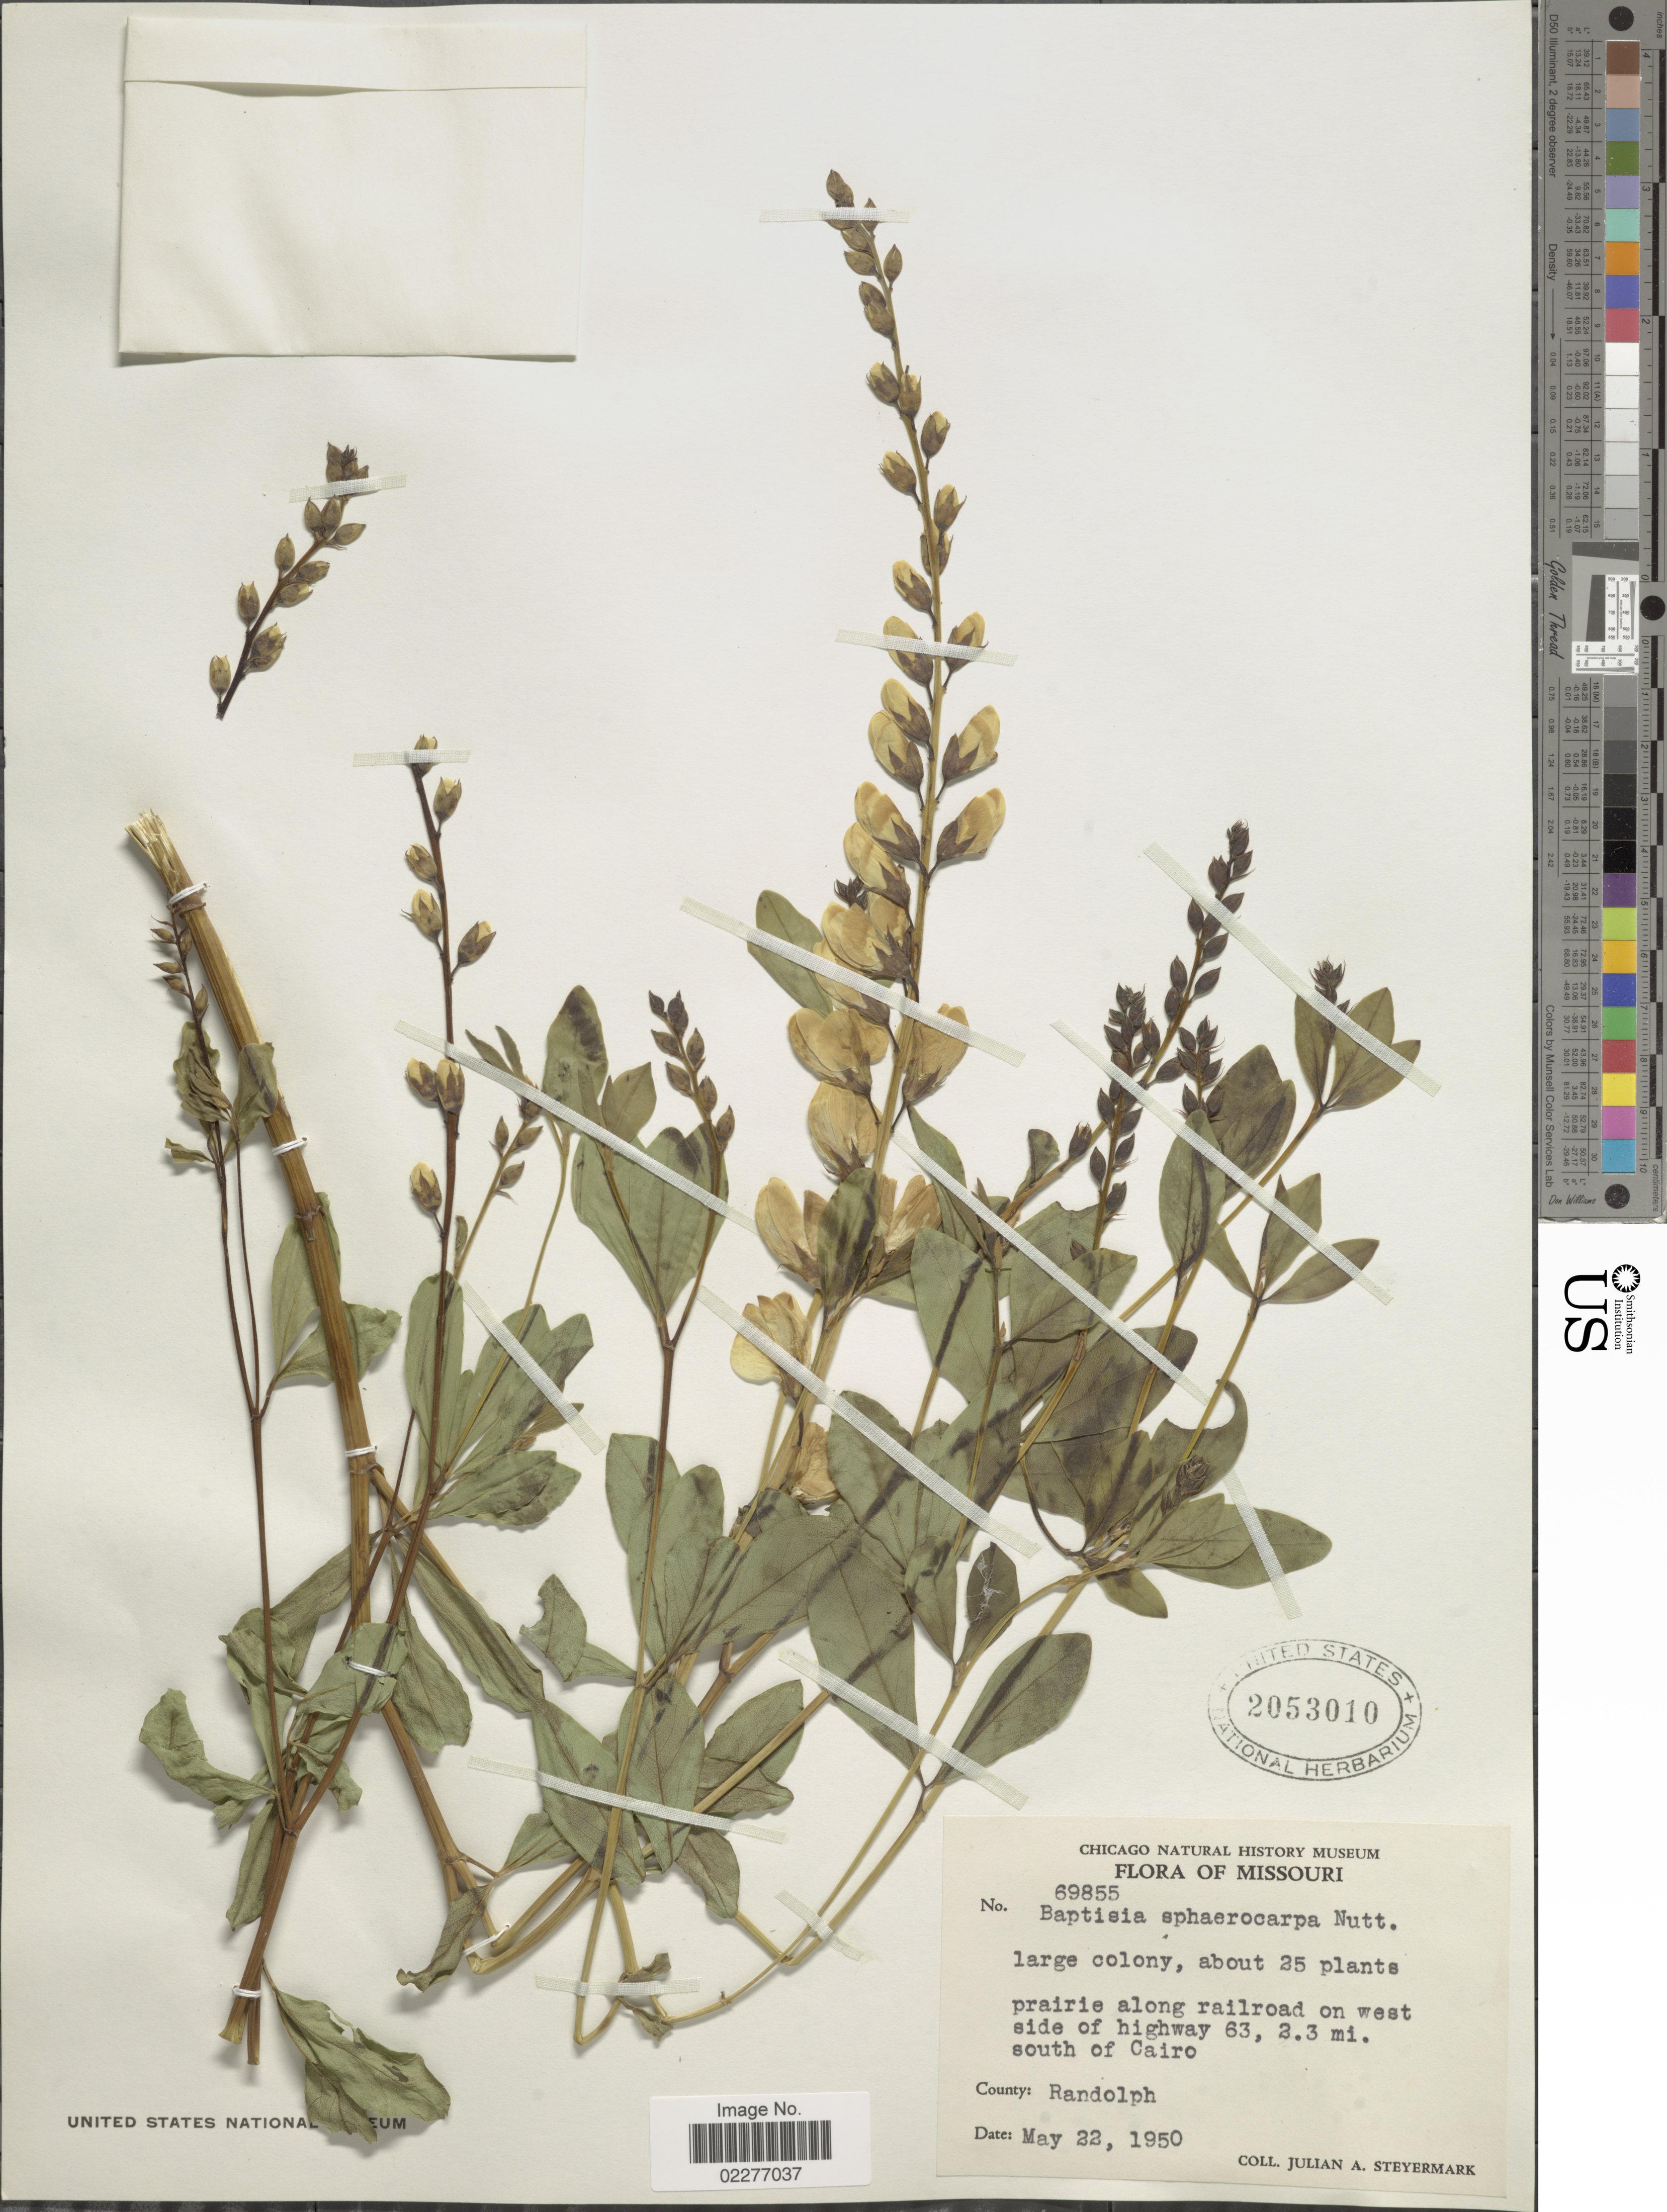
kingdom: Plantae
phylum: Tracheophyta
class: Magnoliopsida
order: Fabales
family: Fabaceae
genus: Baptisia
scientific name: Baptisia sphaerocarpa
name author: Nutt.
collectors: J. Steyermark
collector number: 69855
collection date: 1950-05-22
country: United States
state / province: Missouri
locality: Prairie along railroad on west side of highway 63, 2.3 mi south of Cairo, County: Randolph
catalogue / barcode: US 2053010